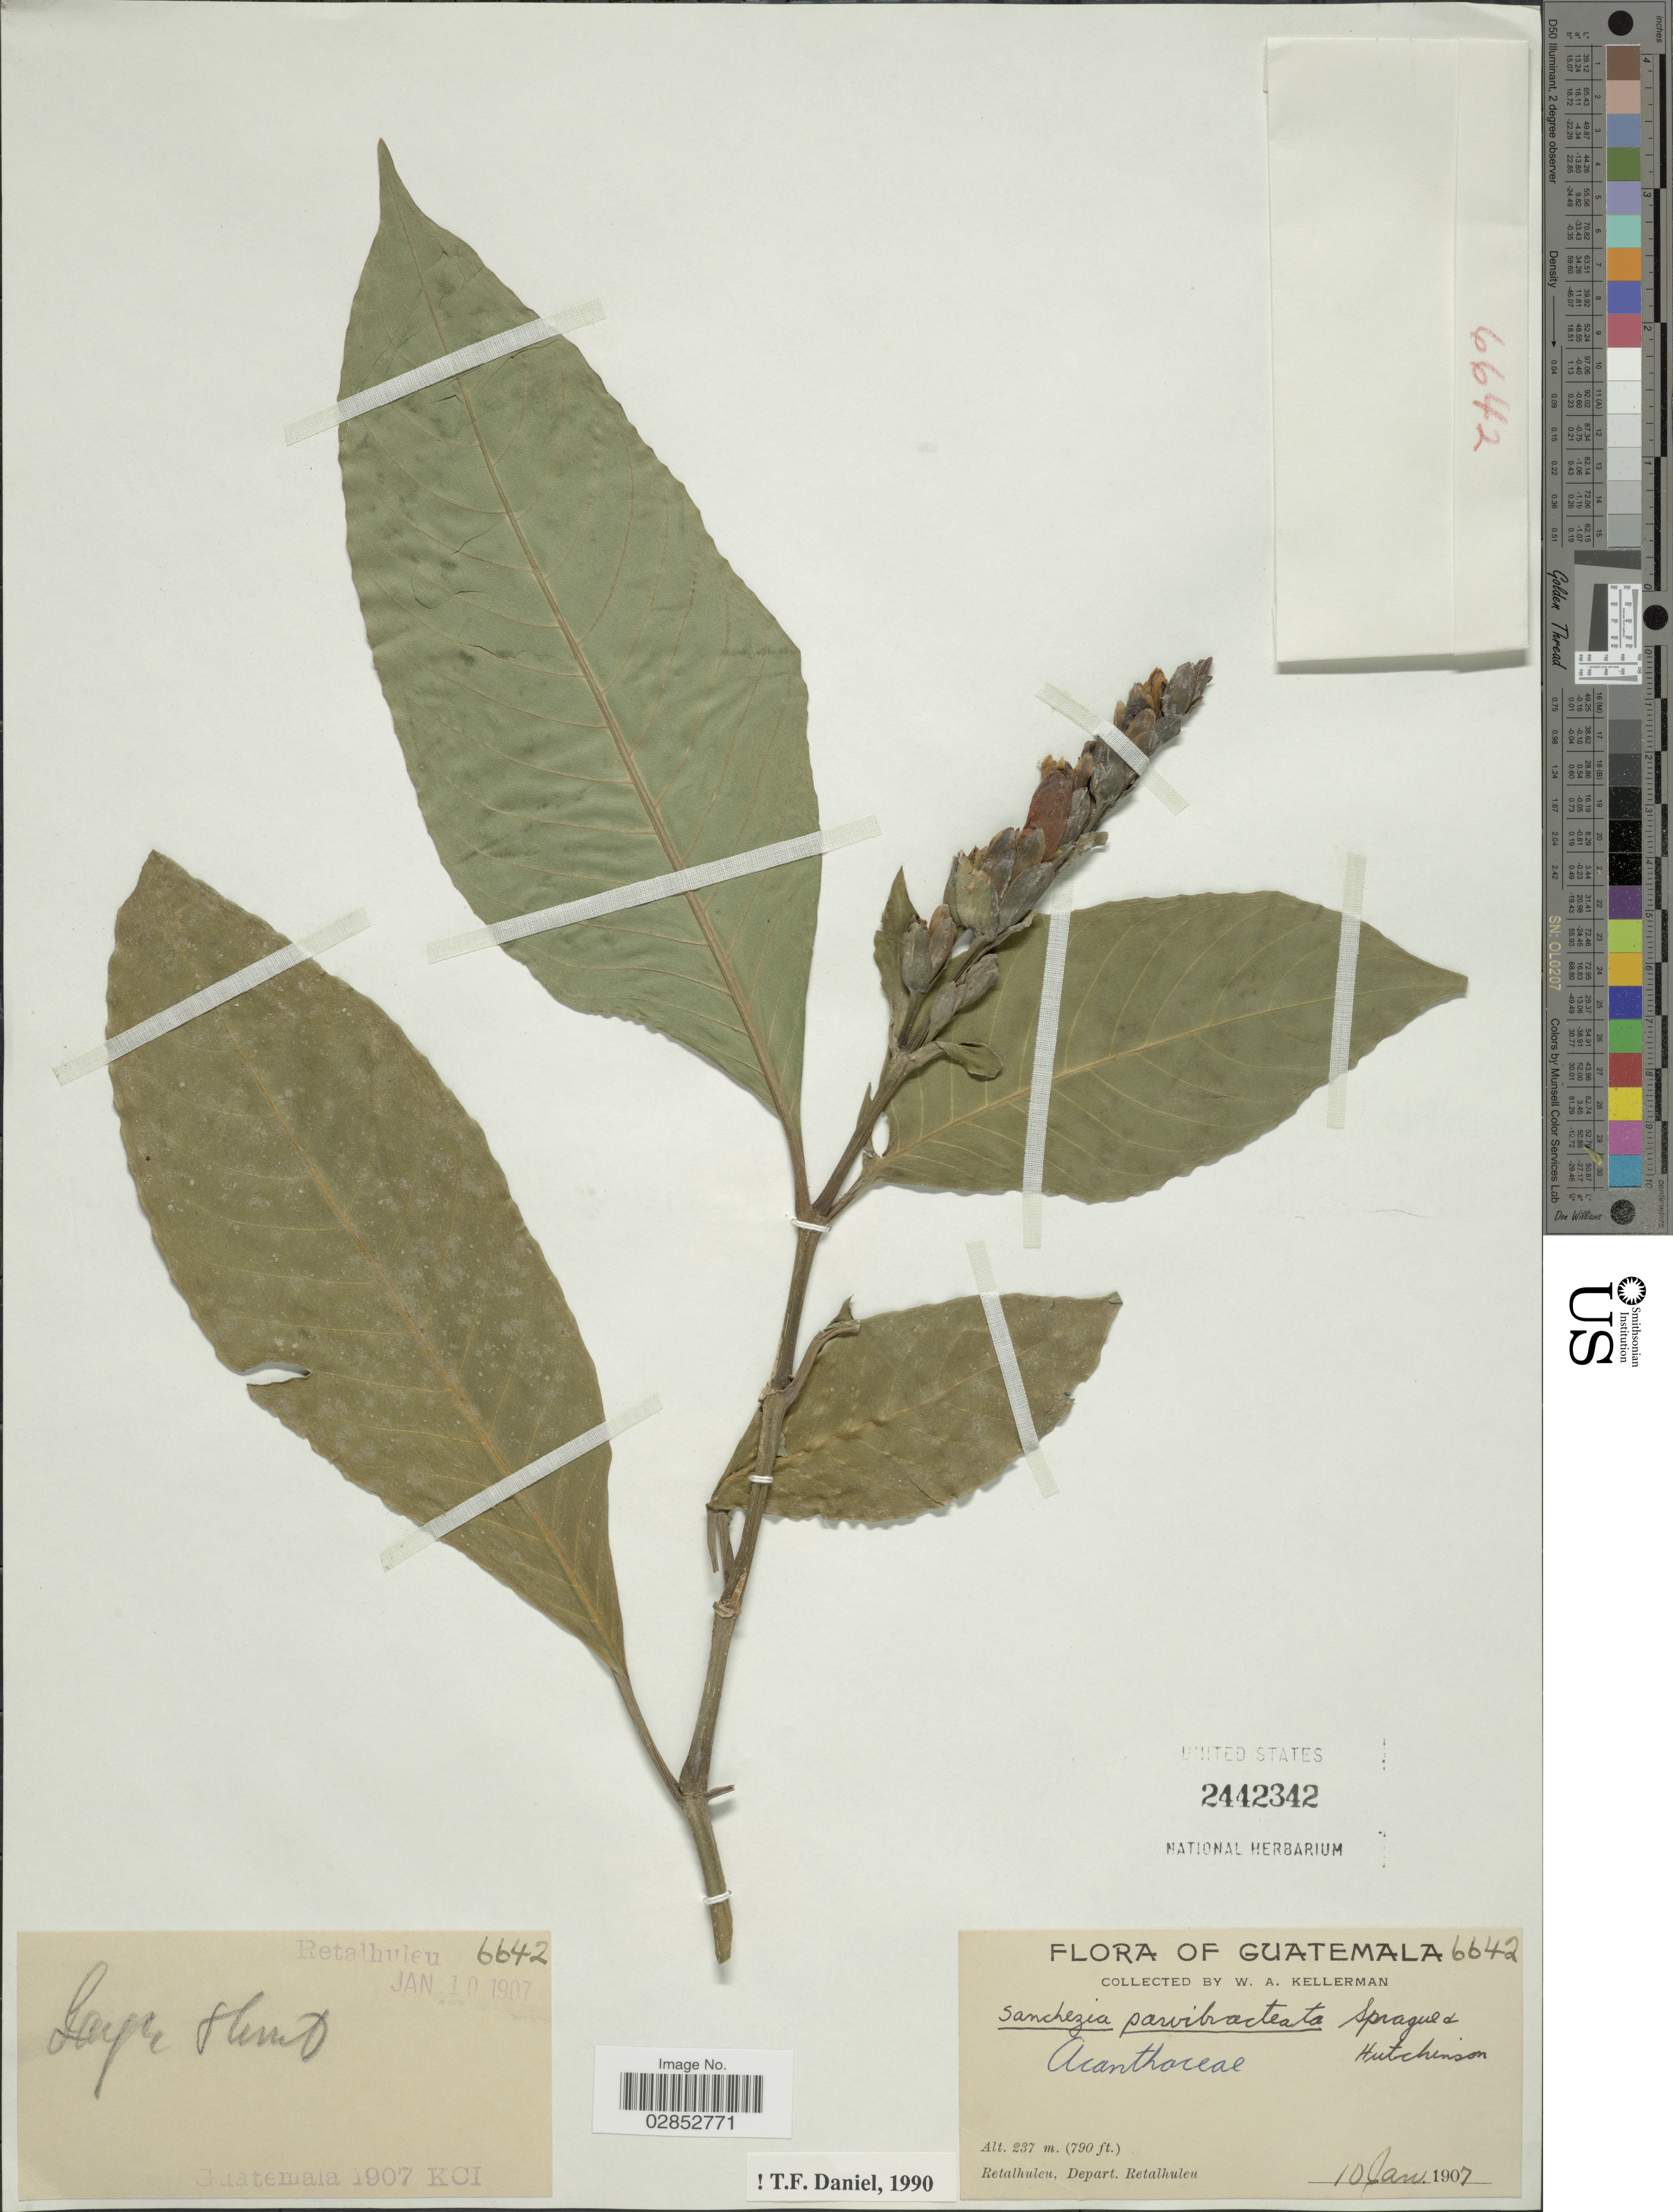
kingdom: Plantae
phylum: Tracheophyta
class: Magnoliopsida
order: Lamiales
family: Acanthaceae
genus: Sanchezia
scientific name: Sanchezia parvibracteata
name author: Sprague & Hutch.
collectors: W. Kellerman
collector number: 6642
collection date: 1907-01-10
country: Guatemala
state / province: Retalhuleu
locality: Depart. Retalhuleu.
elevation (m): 237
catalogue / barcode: US 2442342